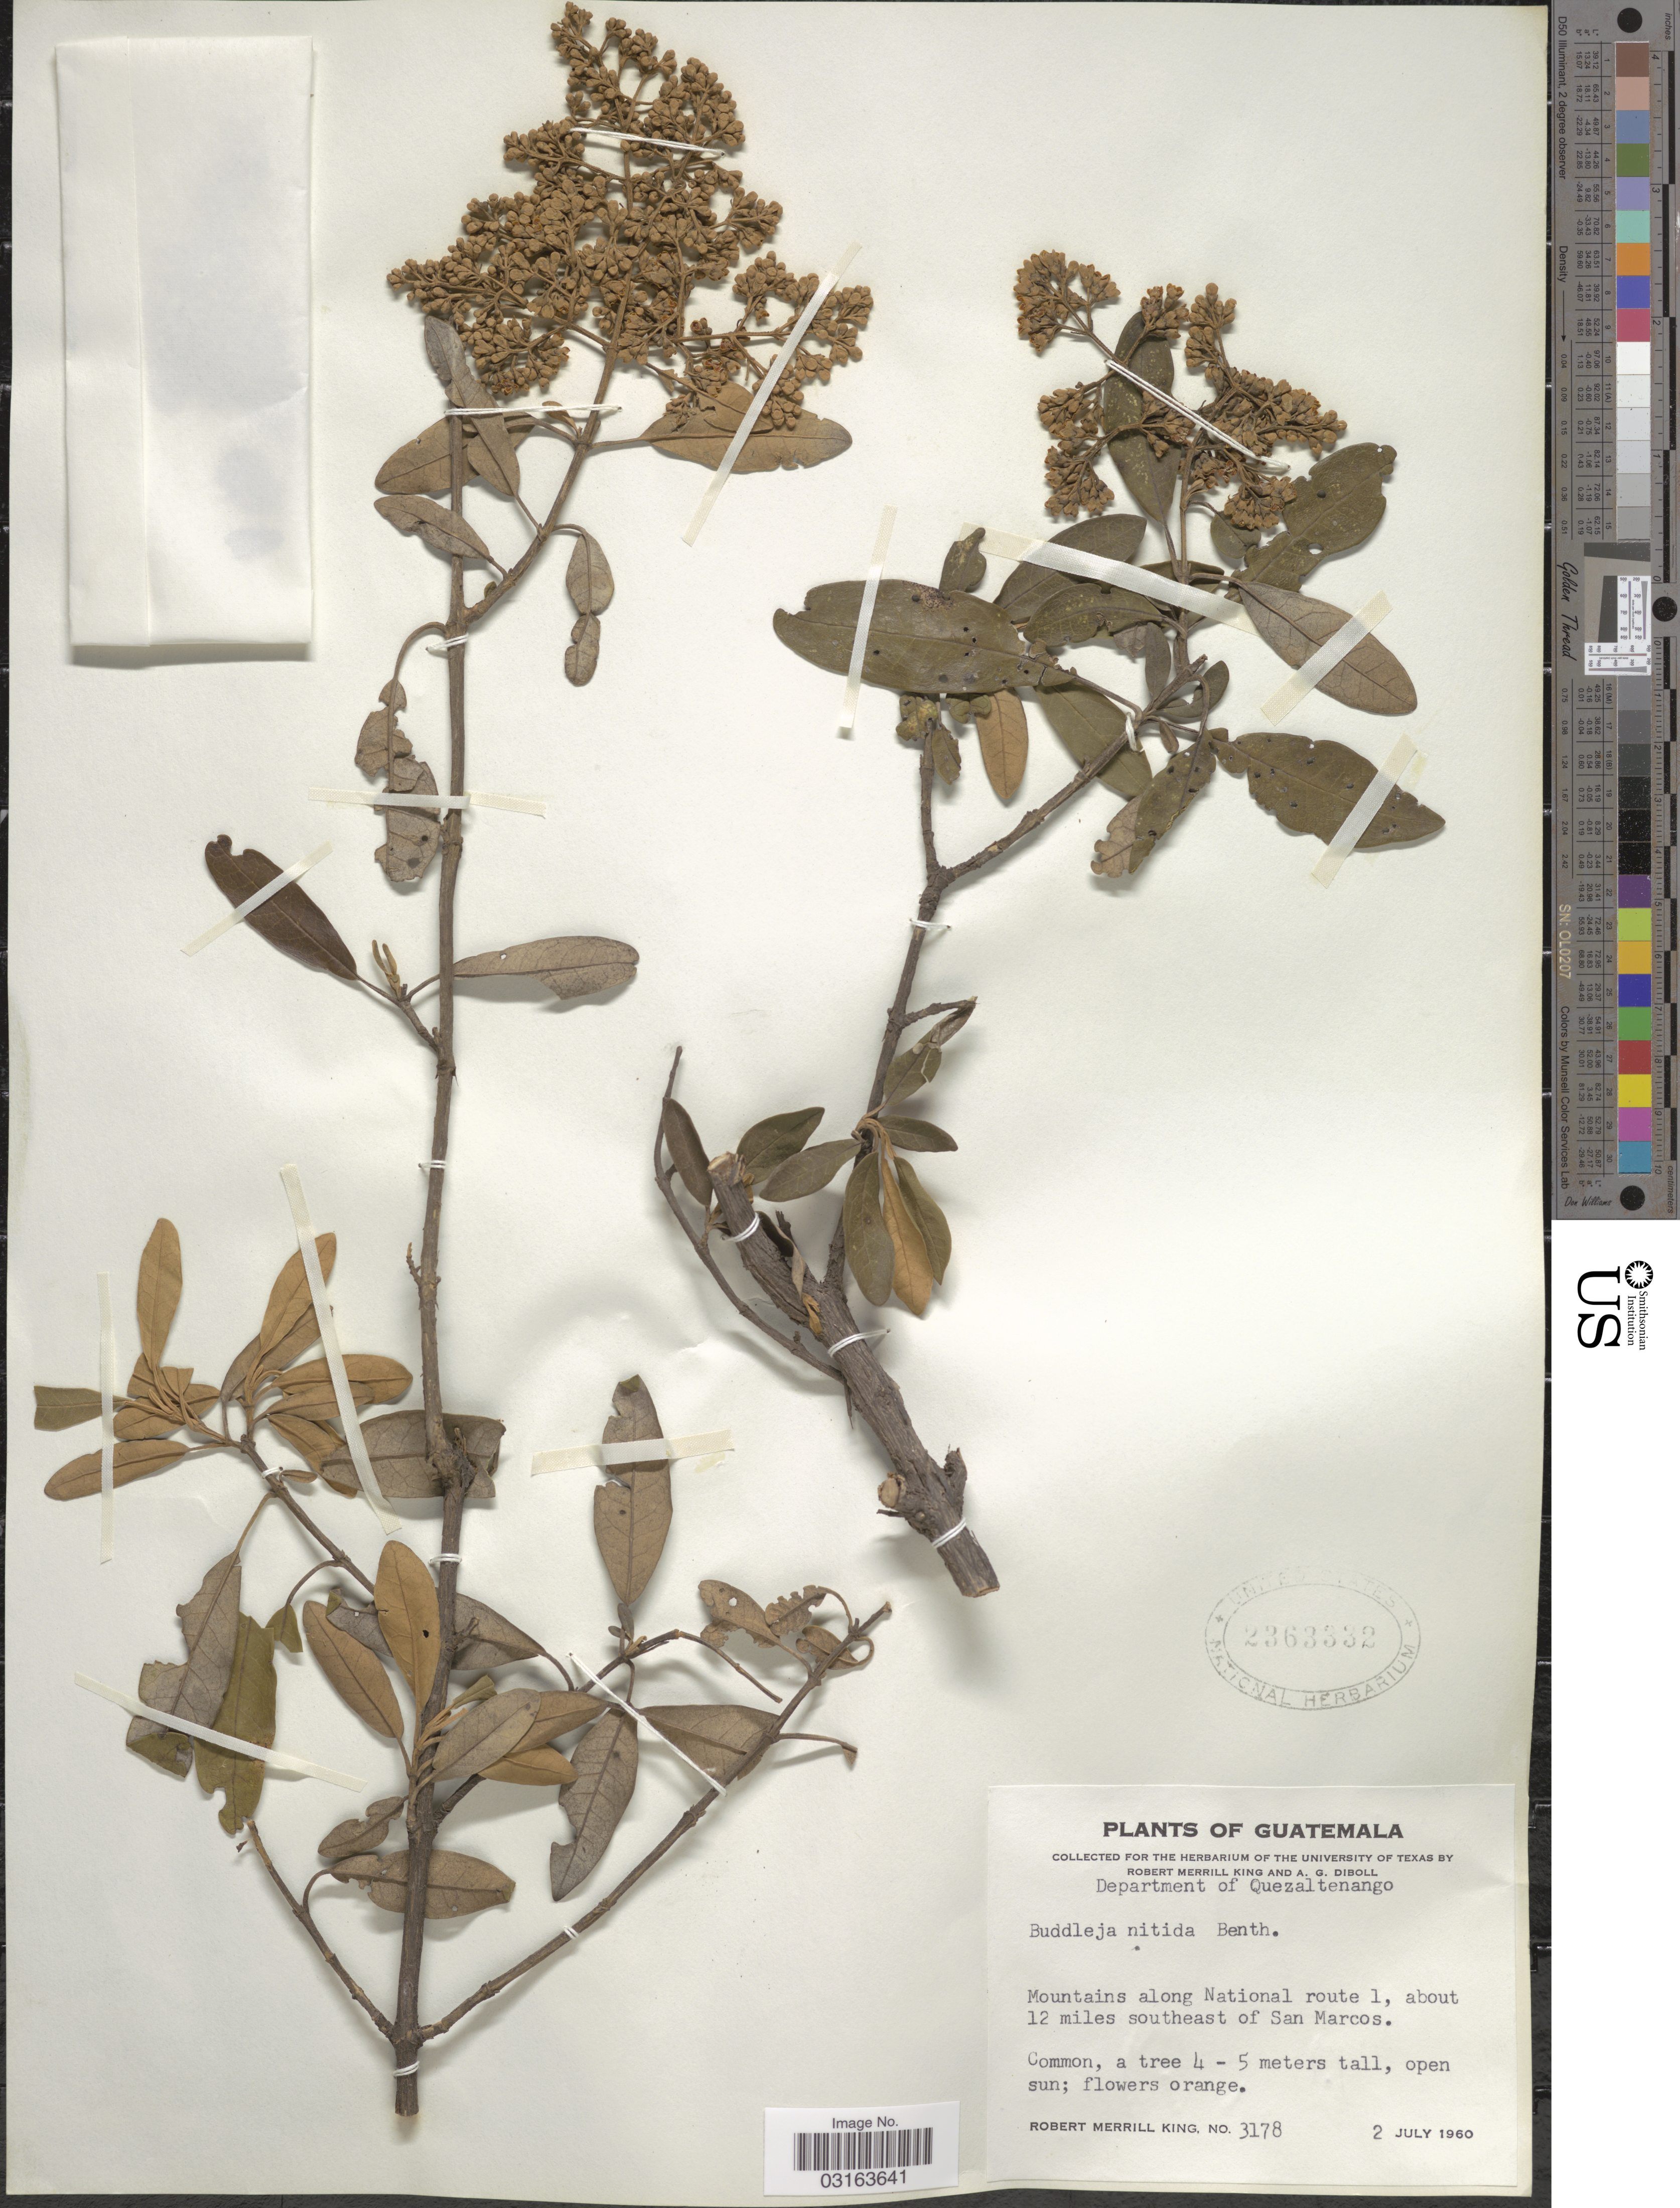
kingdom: Plantae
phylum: Tracheophyta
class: Magnoliopsida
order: Lamiales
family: Scrophulariaceae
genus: Buddleja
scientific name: Buddleja nitida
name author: Benth.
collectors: R. M. King & A. Diboll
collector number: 3178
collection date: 1960-07-02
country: Guatemala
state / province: Quetzaltenango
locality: Department of Quezaltenango. Mountains along National route 1, about 12 miles southeast of San Marcos.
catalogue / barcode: US 2363332